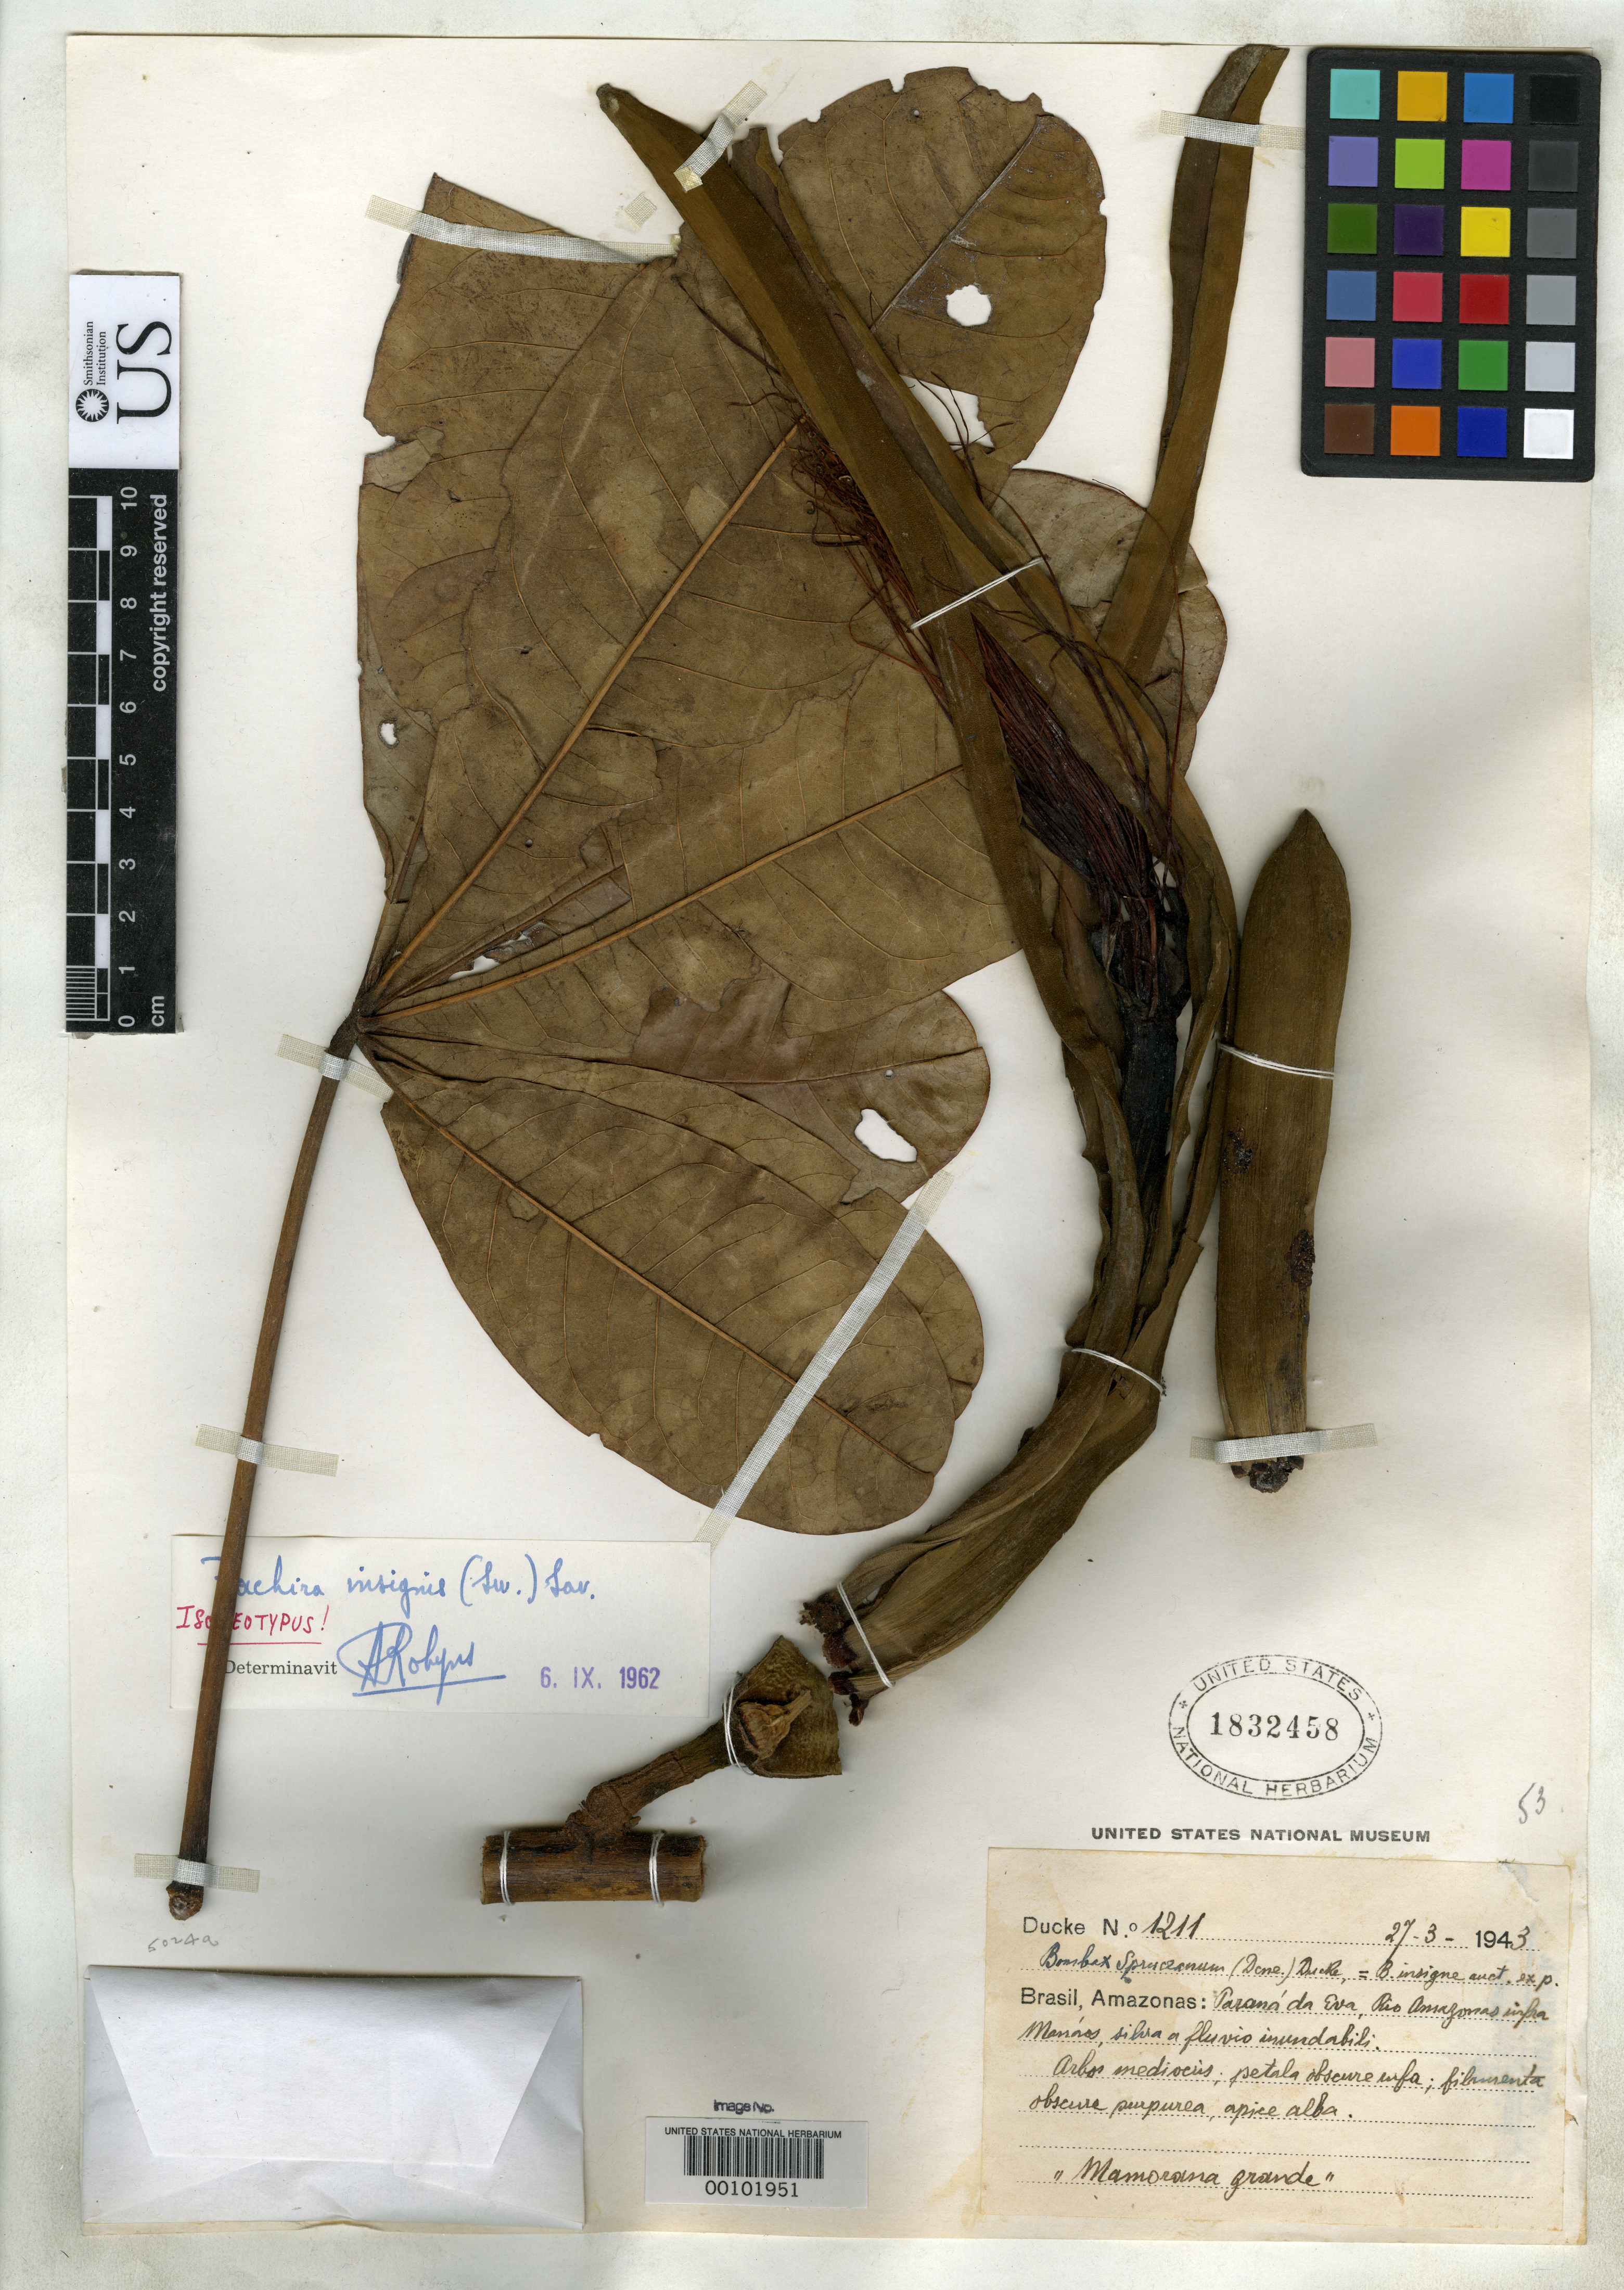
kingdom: Plantae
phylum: Tracheophyta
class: Magnoliopsida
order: Malvales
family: Malvaceae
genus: Carolinea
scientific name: Carolinea insignis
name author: Sw.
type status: Isoneotype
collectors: A. Ducke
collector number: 1211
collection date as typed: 27 Mar 1943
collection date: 1943-03-27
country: Brazil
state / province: Amazonas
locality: Paraná da Eva, Rio Amazonas infra Manáos.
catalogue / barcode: US 1832458